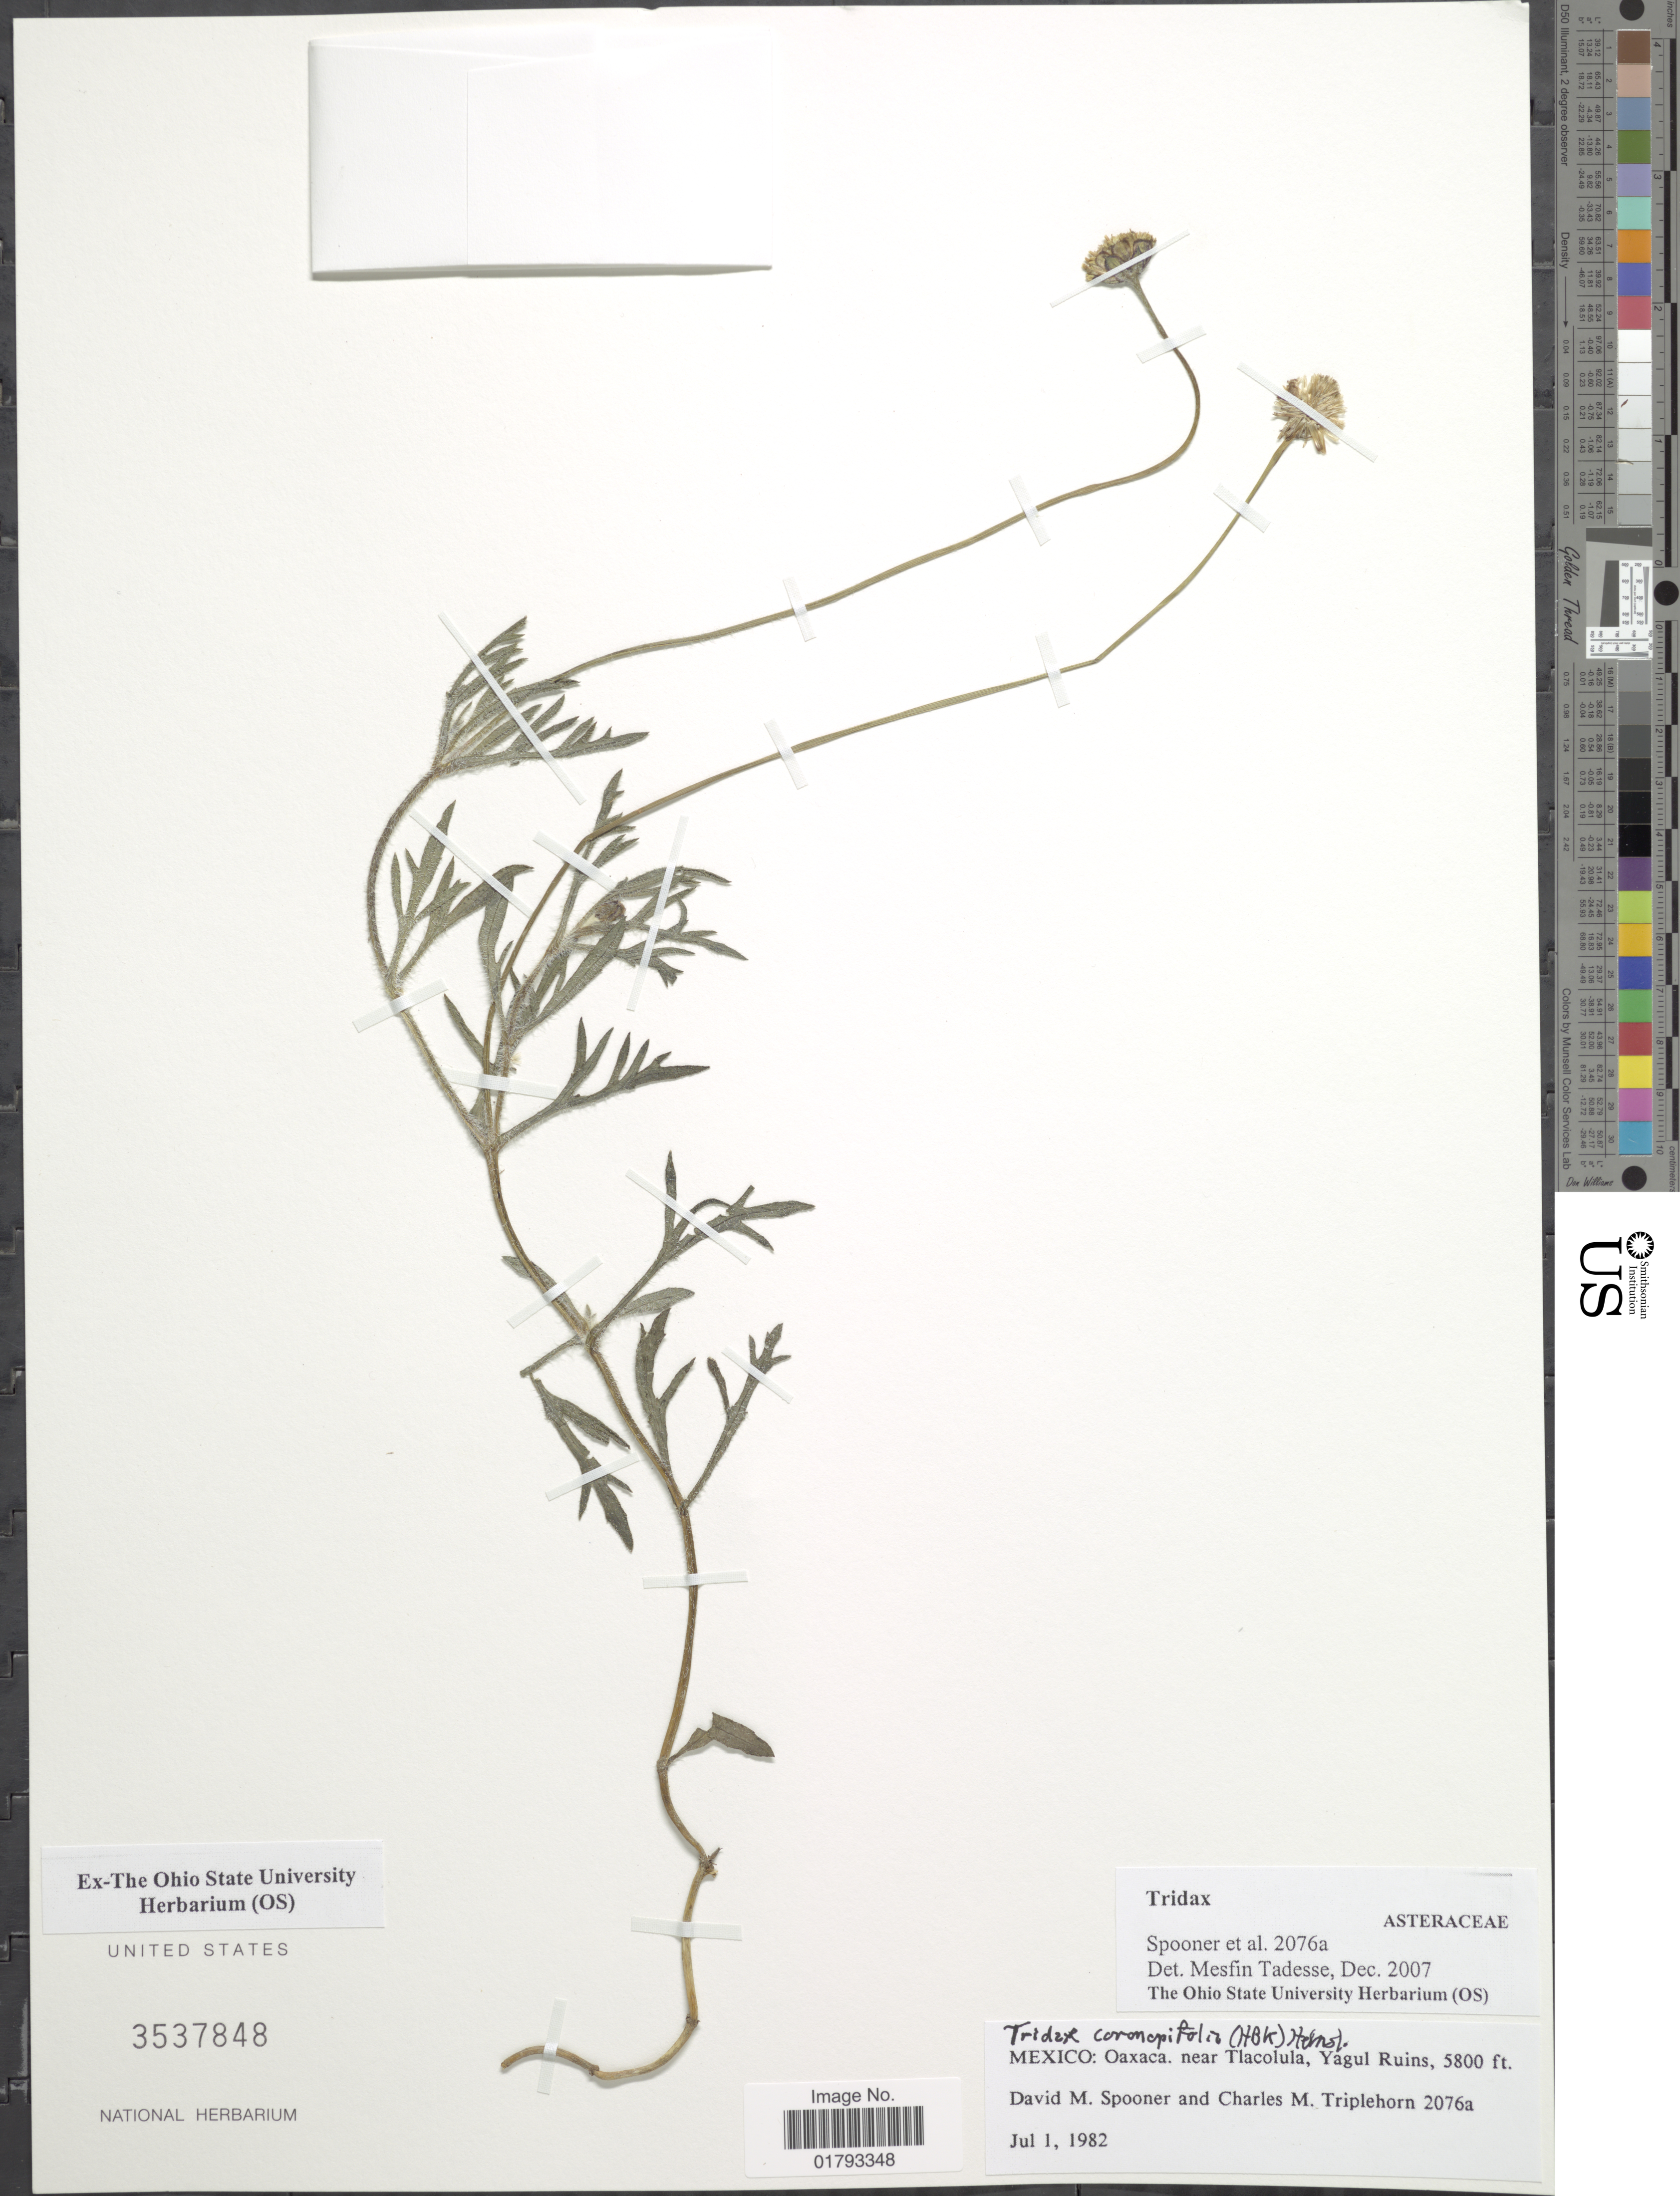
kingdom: Plantae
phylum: Tracheophyta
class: Magnoliopsida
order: Asterales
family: Asteraceae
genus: Tridax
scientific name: Tridax coronopifolia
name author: (Kunth) Hemsl.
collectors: D. Spooner & Triplehorn, C.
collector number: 2076a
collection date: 1982-07-01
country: Mexico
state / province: Oaxaca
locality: Mexico: Oaxaca, near Tlacolula, Yagul Ruins.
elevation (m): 1768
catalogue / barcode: US 3537848